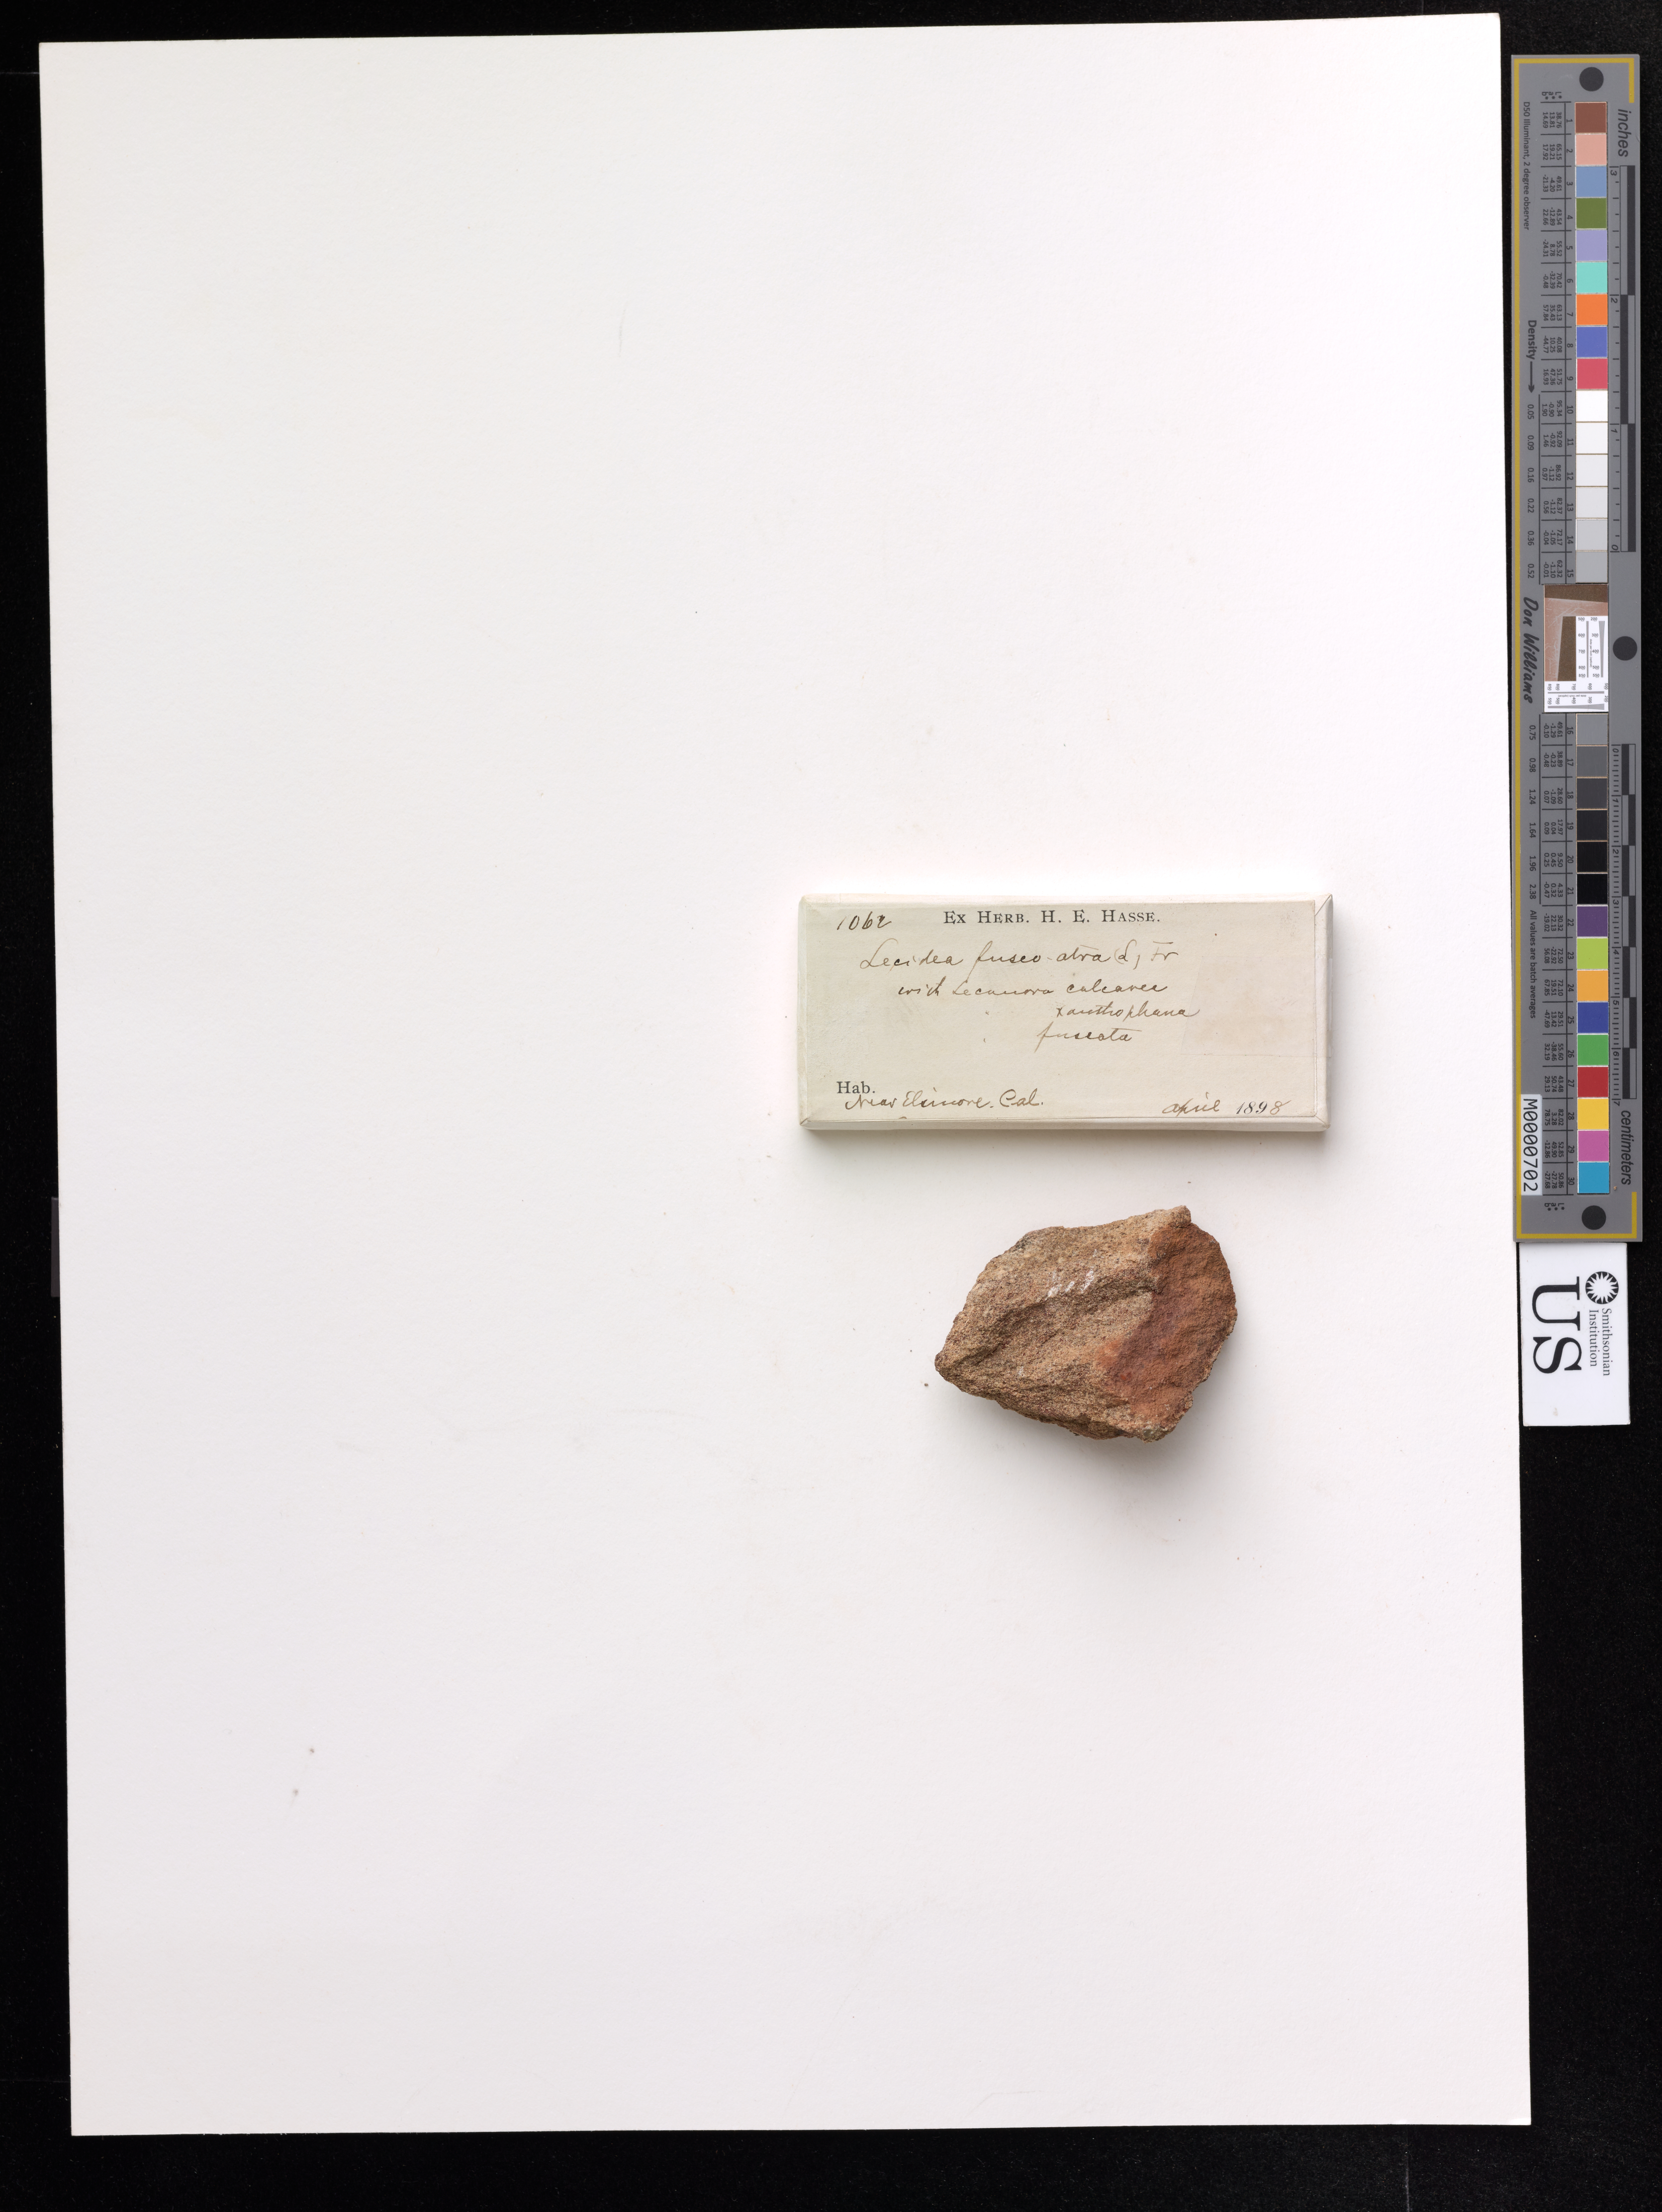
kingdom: Fungi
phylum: Ascomycota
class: Lecanoromycetes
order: Lecideales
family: Lecideaceae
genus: Lecidea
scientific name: Lecidea fuscoatra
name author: (L.) Ach.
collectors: ex herb. H.E. Hasse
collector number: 1062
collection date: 1898-04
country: United States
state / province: California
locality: Near Elsinore.